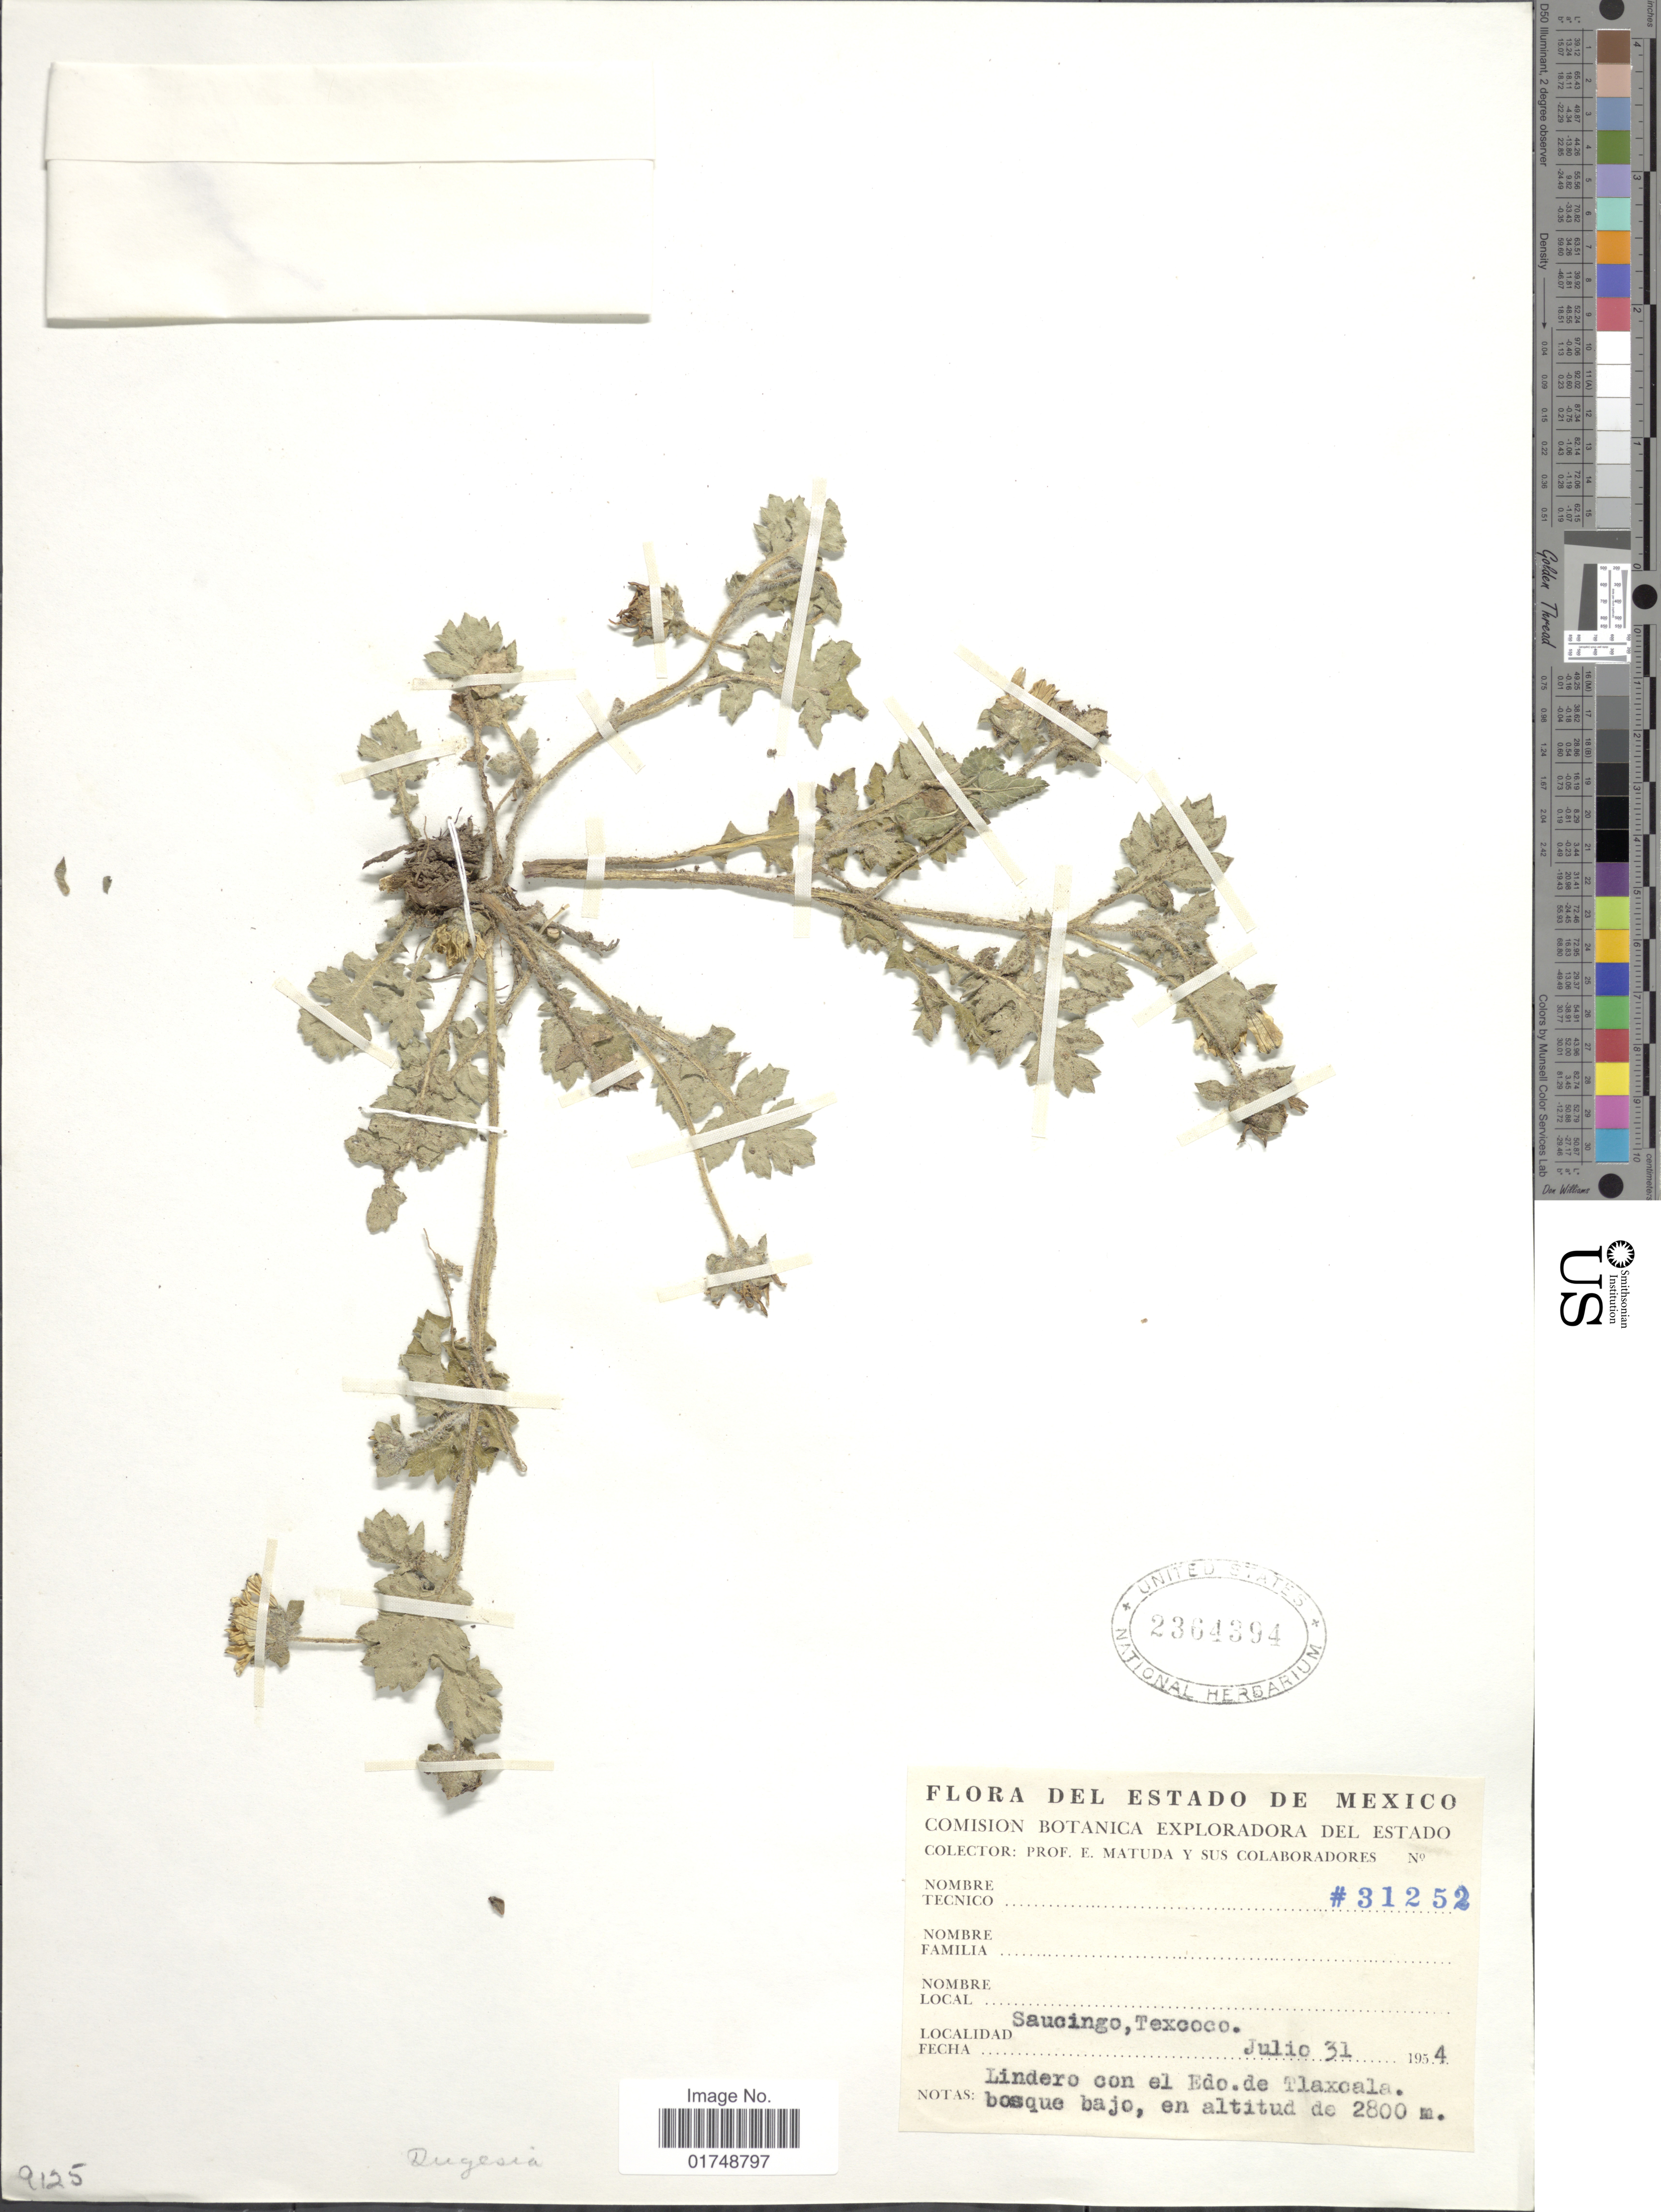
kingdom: Plantae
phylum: Tracheophyta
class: Magnoliopsida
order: Asterales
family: Asteraceae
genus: Dugesia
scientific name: Dugesia mexicana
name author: A. Gray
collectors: E. Matuda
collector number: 31252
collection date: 1954-07-31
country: Mexico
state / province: Tlaxcala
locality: Saucingo, Texcoco. Lindereo con el Edo. de Tlaxcala. bosque bajo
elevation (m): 2800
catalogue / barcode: US 2364394